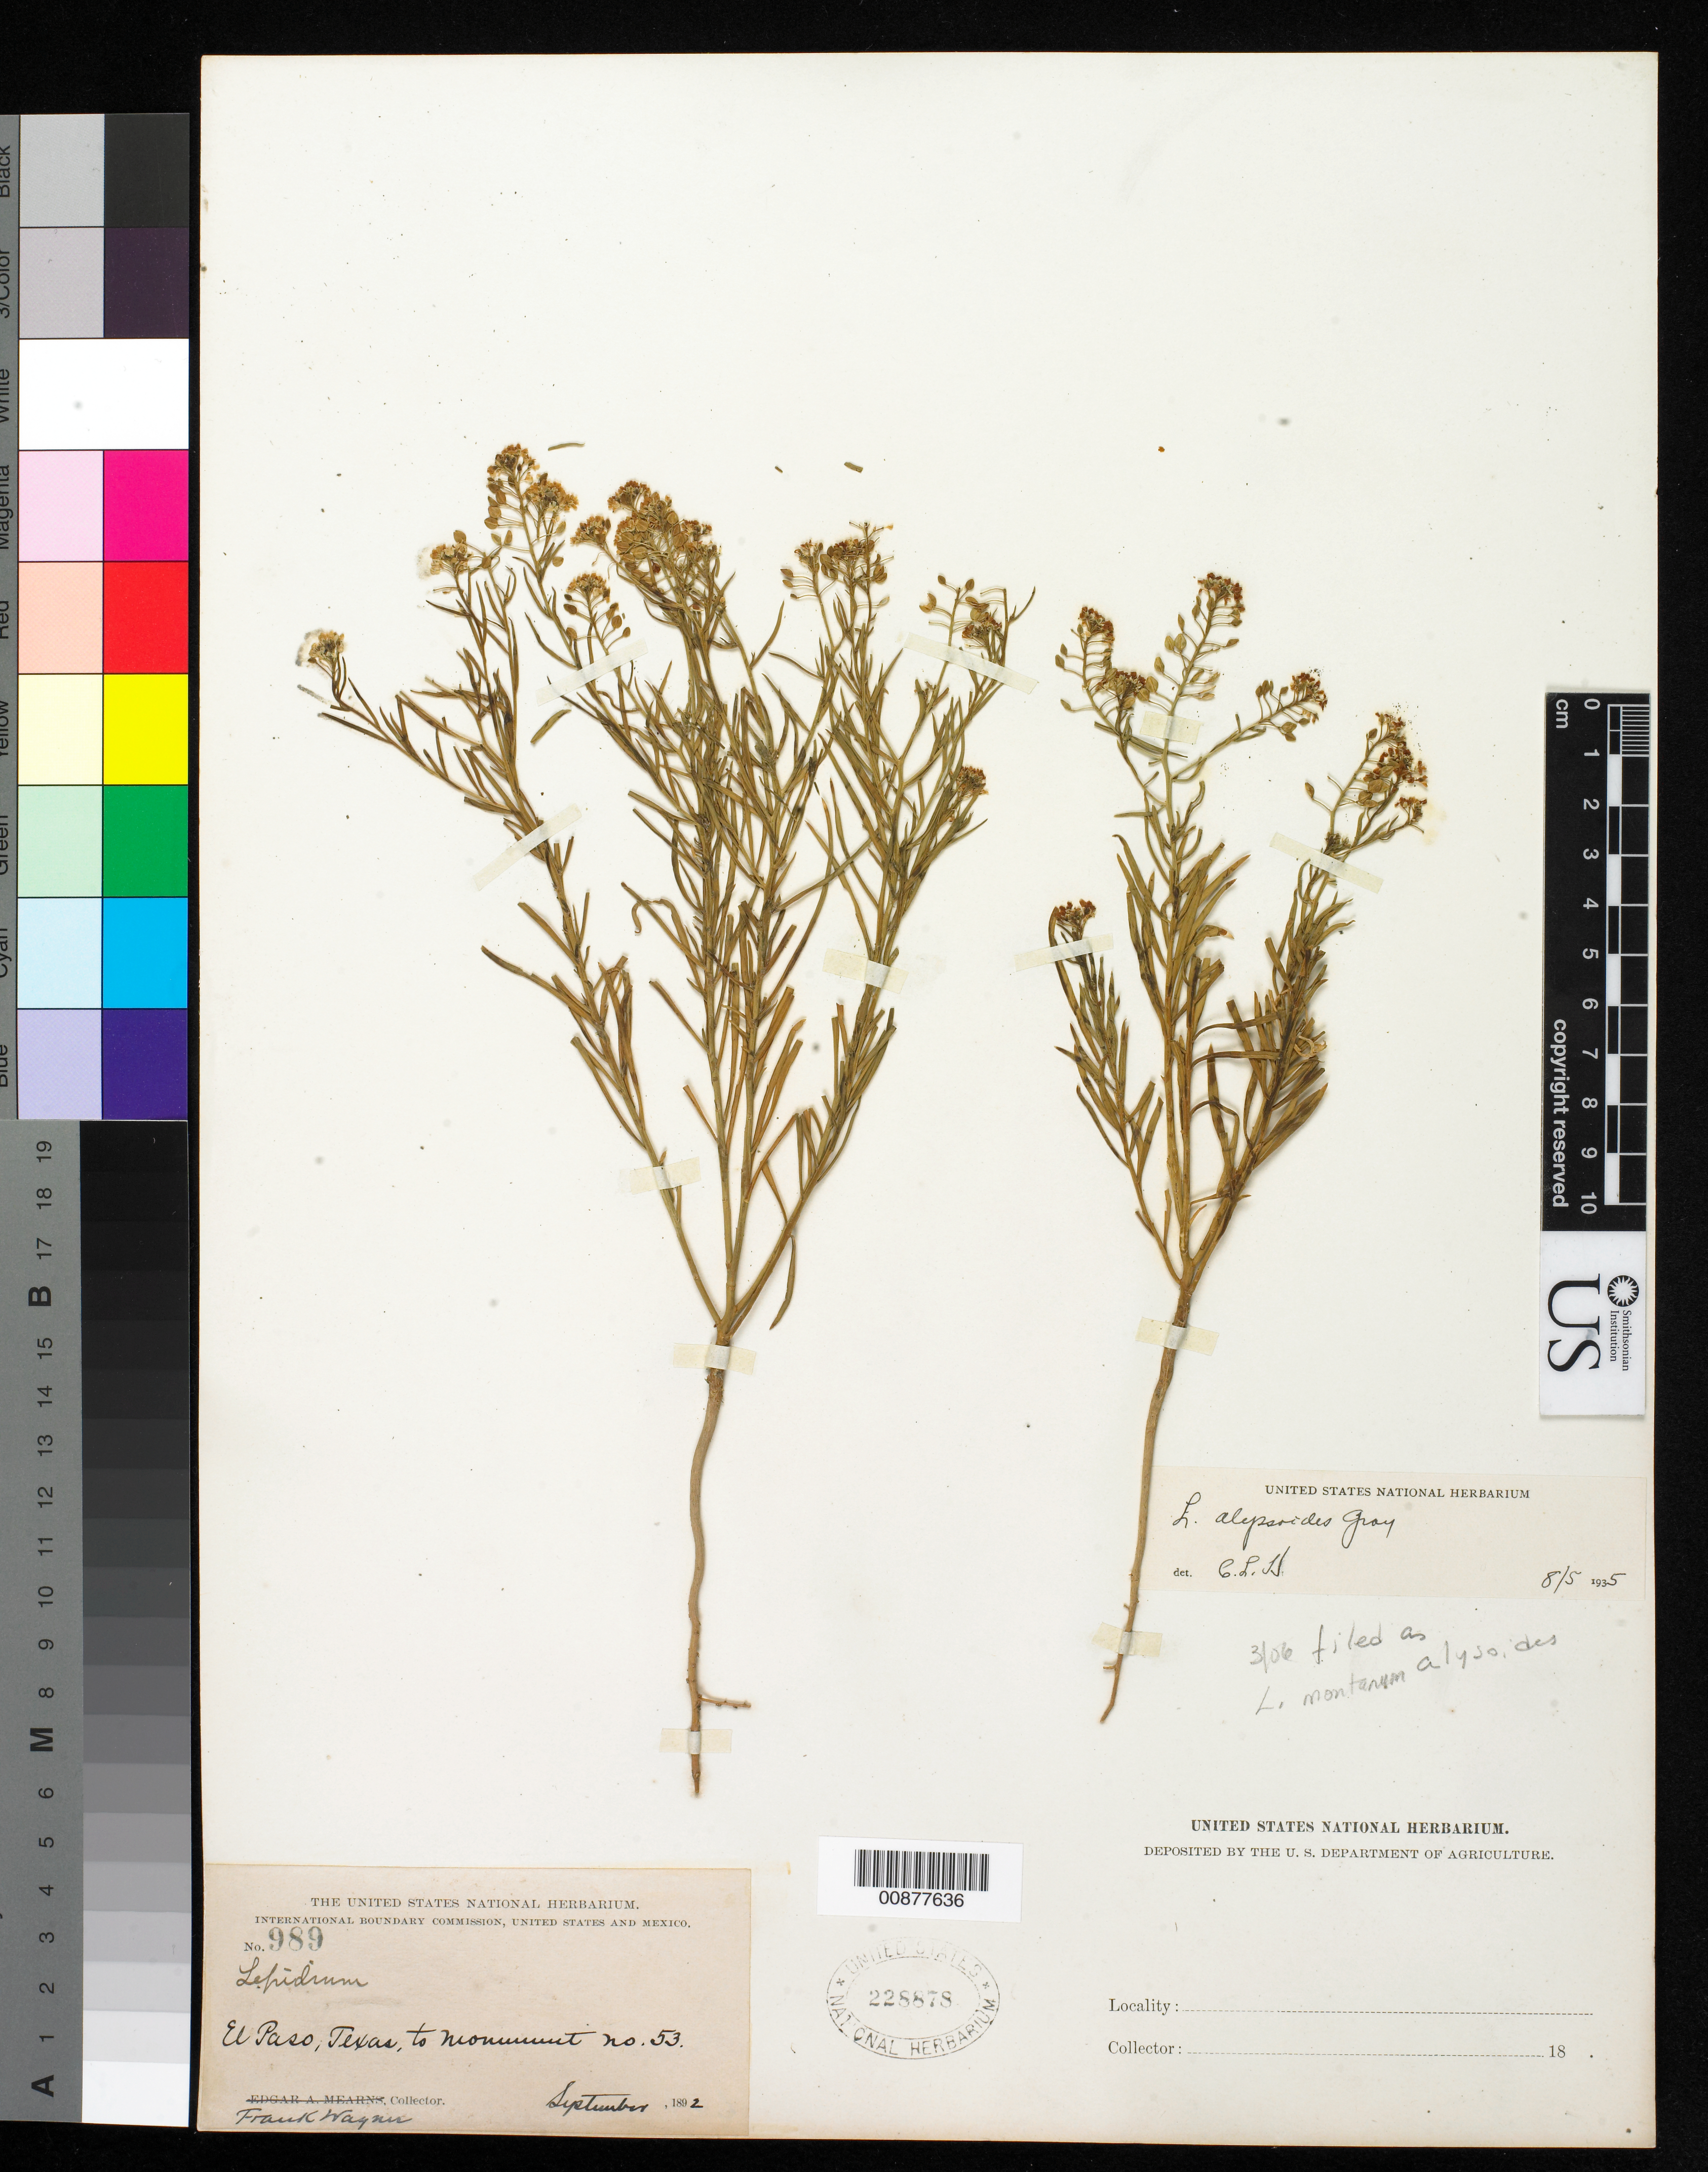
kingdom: Plantae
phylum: Tracheophyta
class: Magnoliopsida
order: Brassicales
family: Brassicaceae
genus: Lepidium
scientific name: Lepidium montanum var. alyssoides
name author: (A. Gray) M.E. Jones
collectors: F. Wagner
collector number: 989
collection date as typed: Sep 1892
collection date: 1892-09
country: United States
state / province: Texas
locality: El Paso, Texas, to monument no. 53.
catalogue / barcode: US 228878